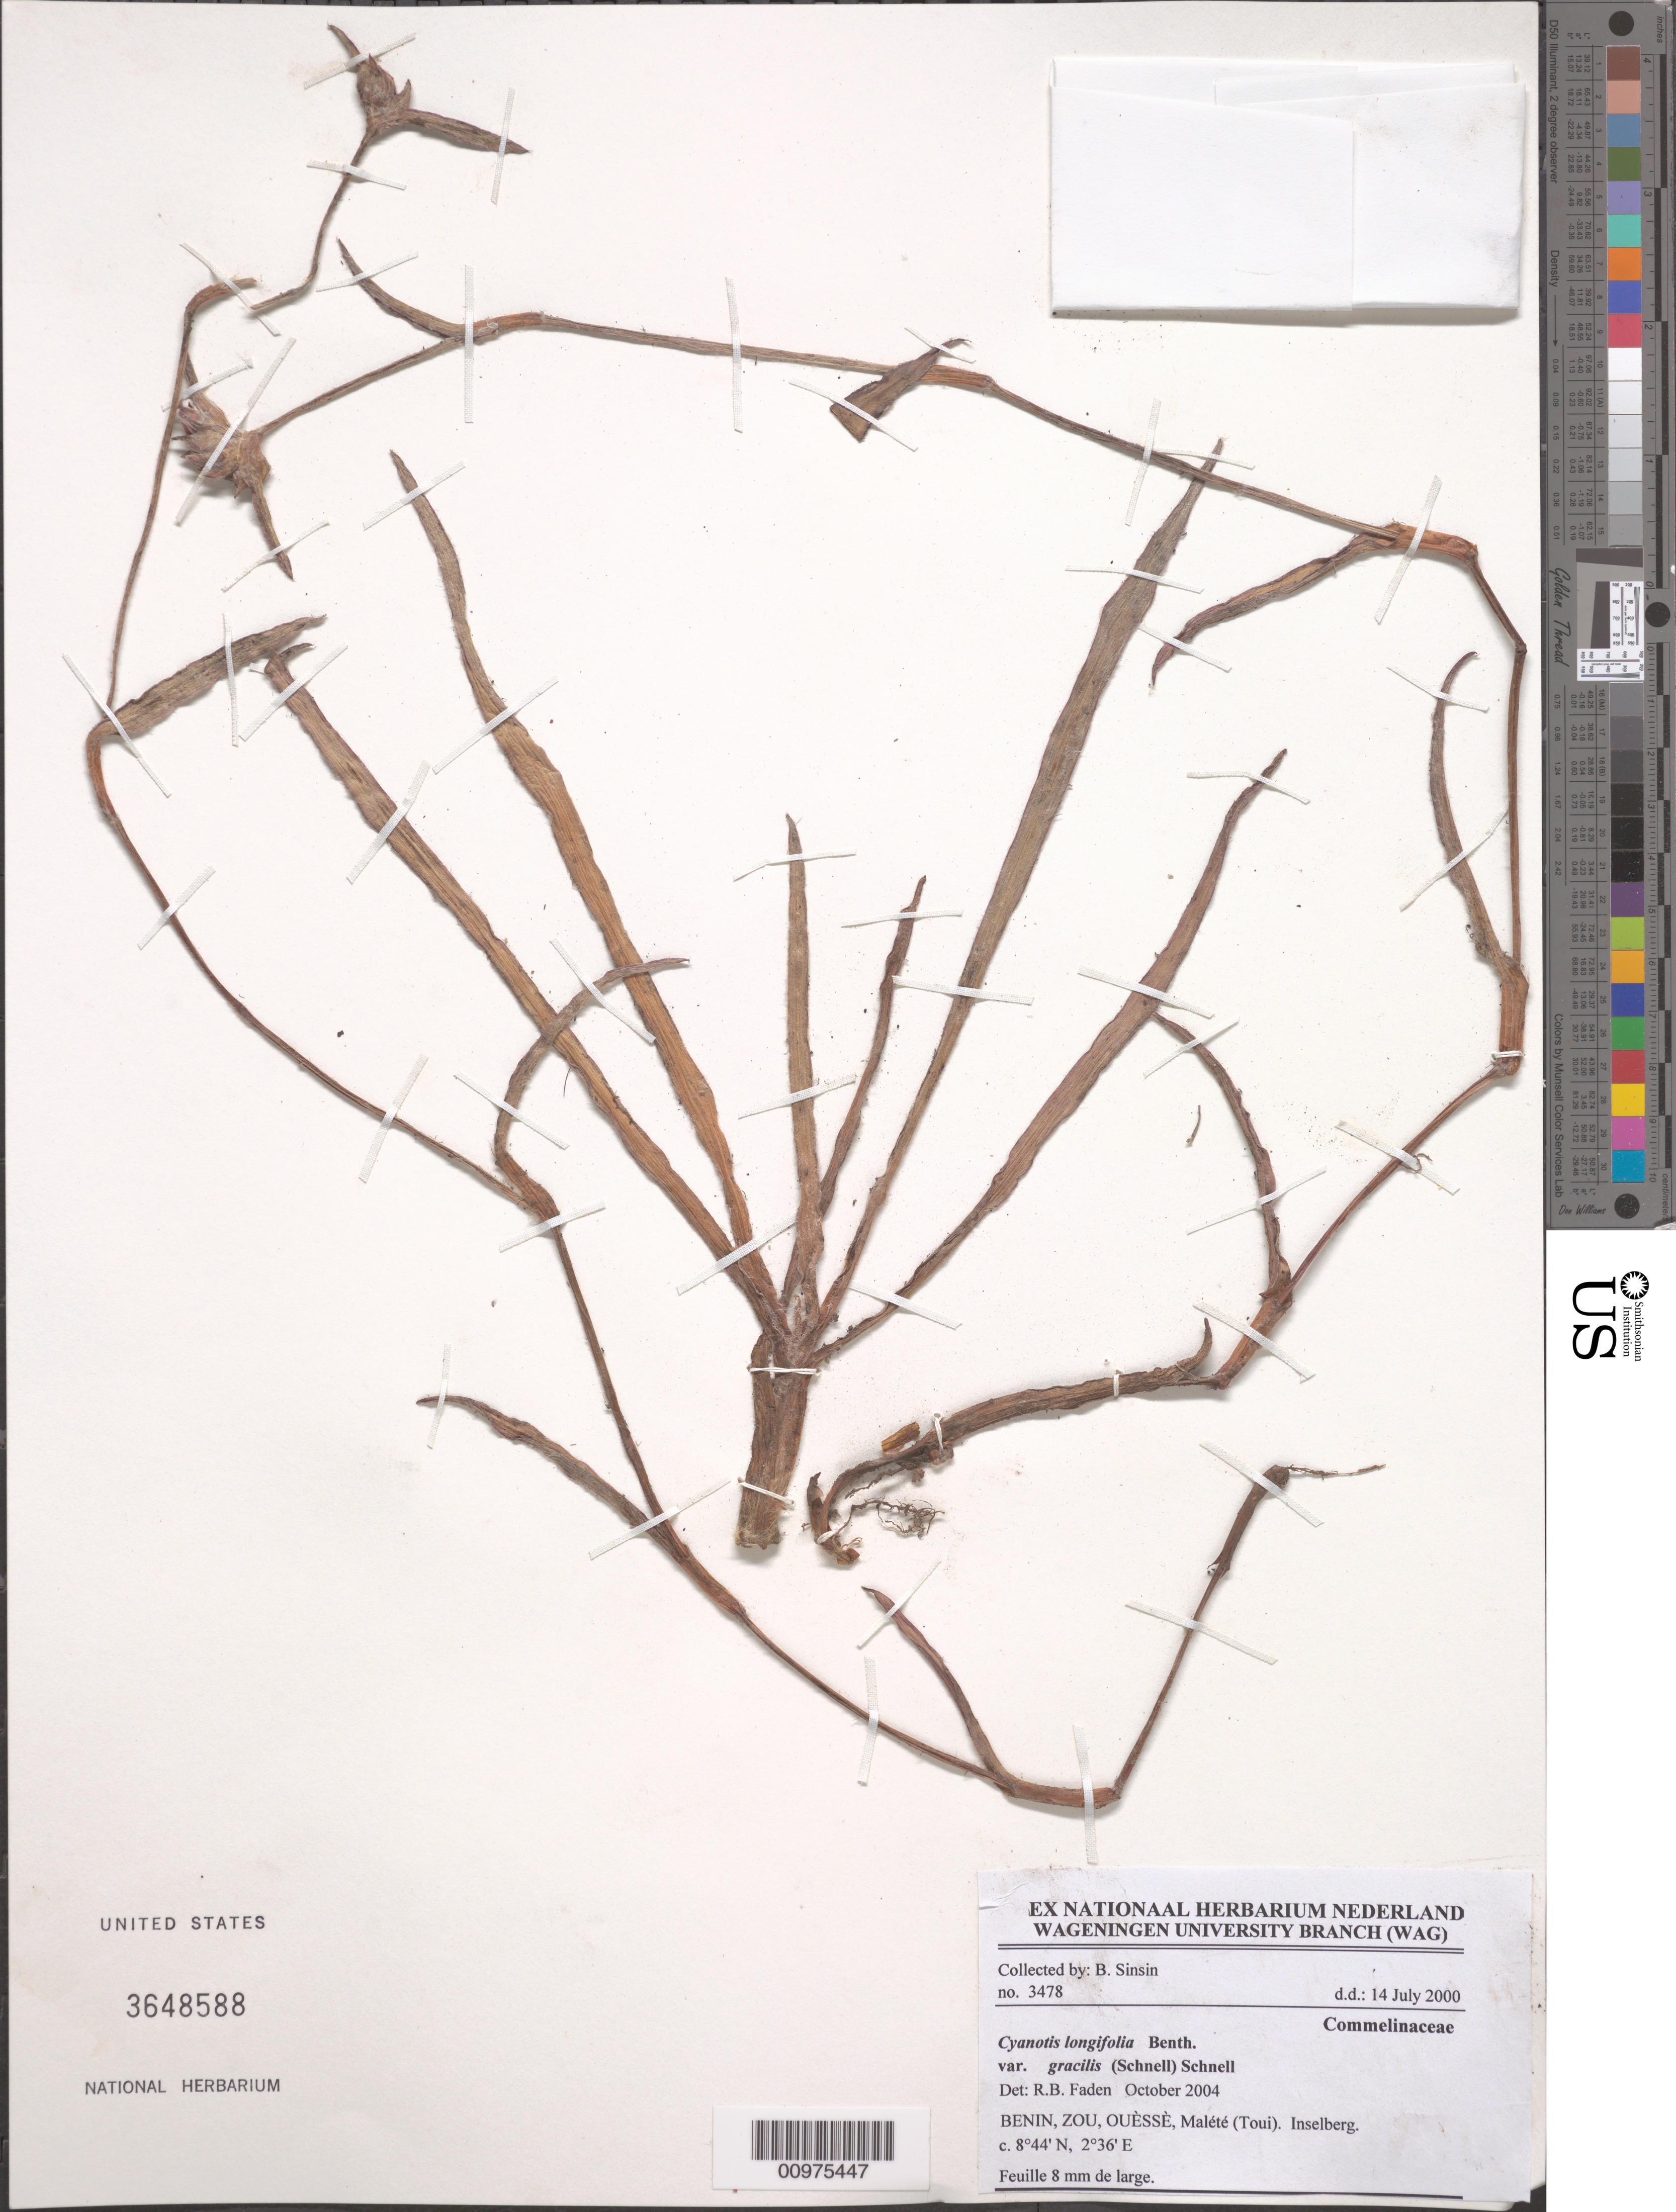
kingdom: Plantae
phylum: Tracheophyta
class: Liliopsida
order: Commelinales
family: Commelinaceae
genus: Cyanotis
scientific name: Cyanotis longifolia var. gracilis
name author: (Schnell) Schnell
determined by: Faden, Robert B., (US), Smithsonian Institution - National Museum of Natural History (UNITED STATES)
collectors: B. Sinsin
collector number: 3478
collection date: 2000-07-14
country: Benin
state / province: Zou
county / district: Ouèssè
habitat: Inselberg.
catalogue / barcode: US 3648588